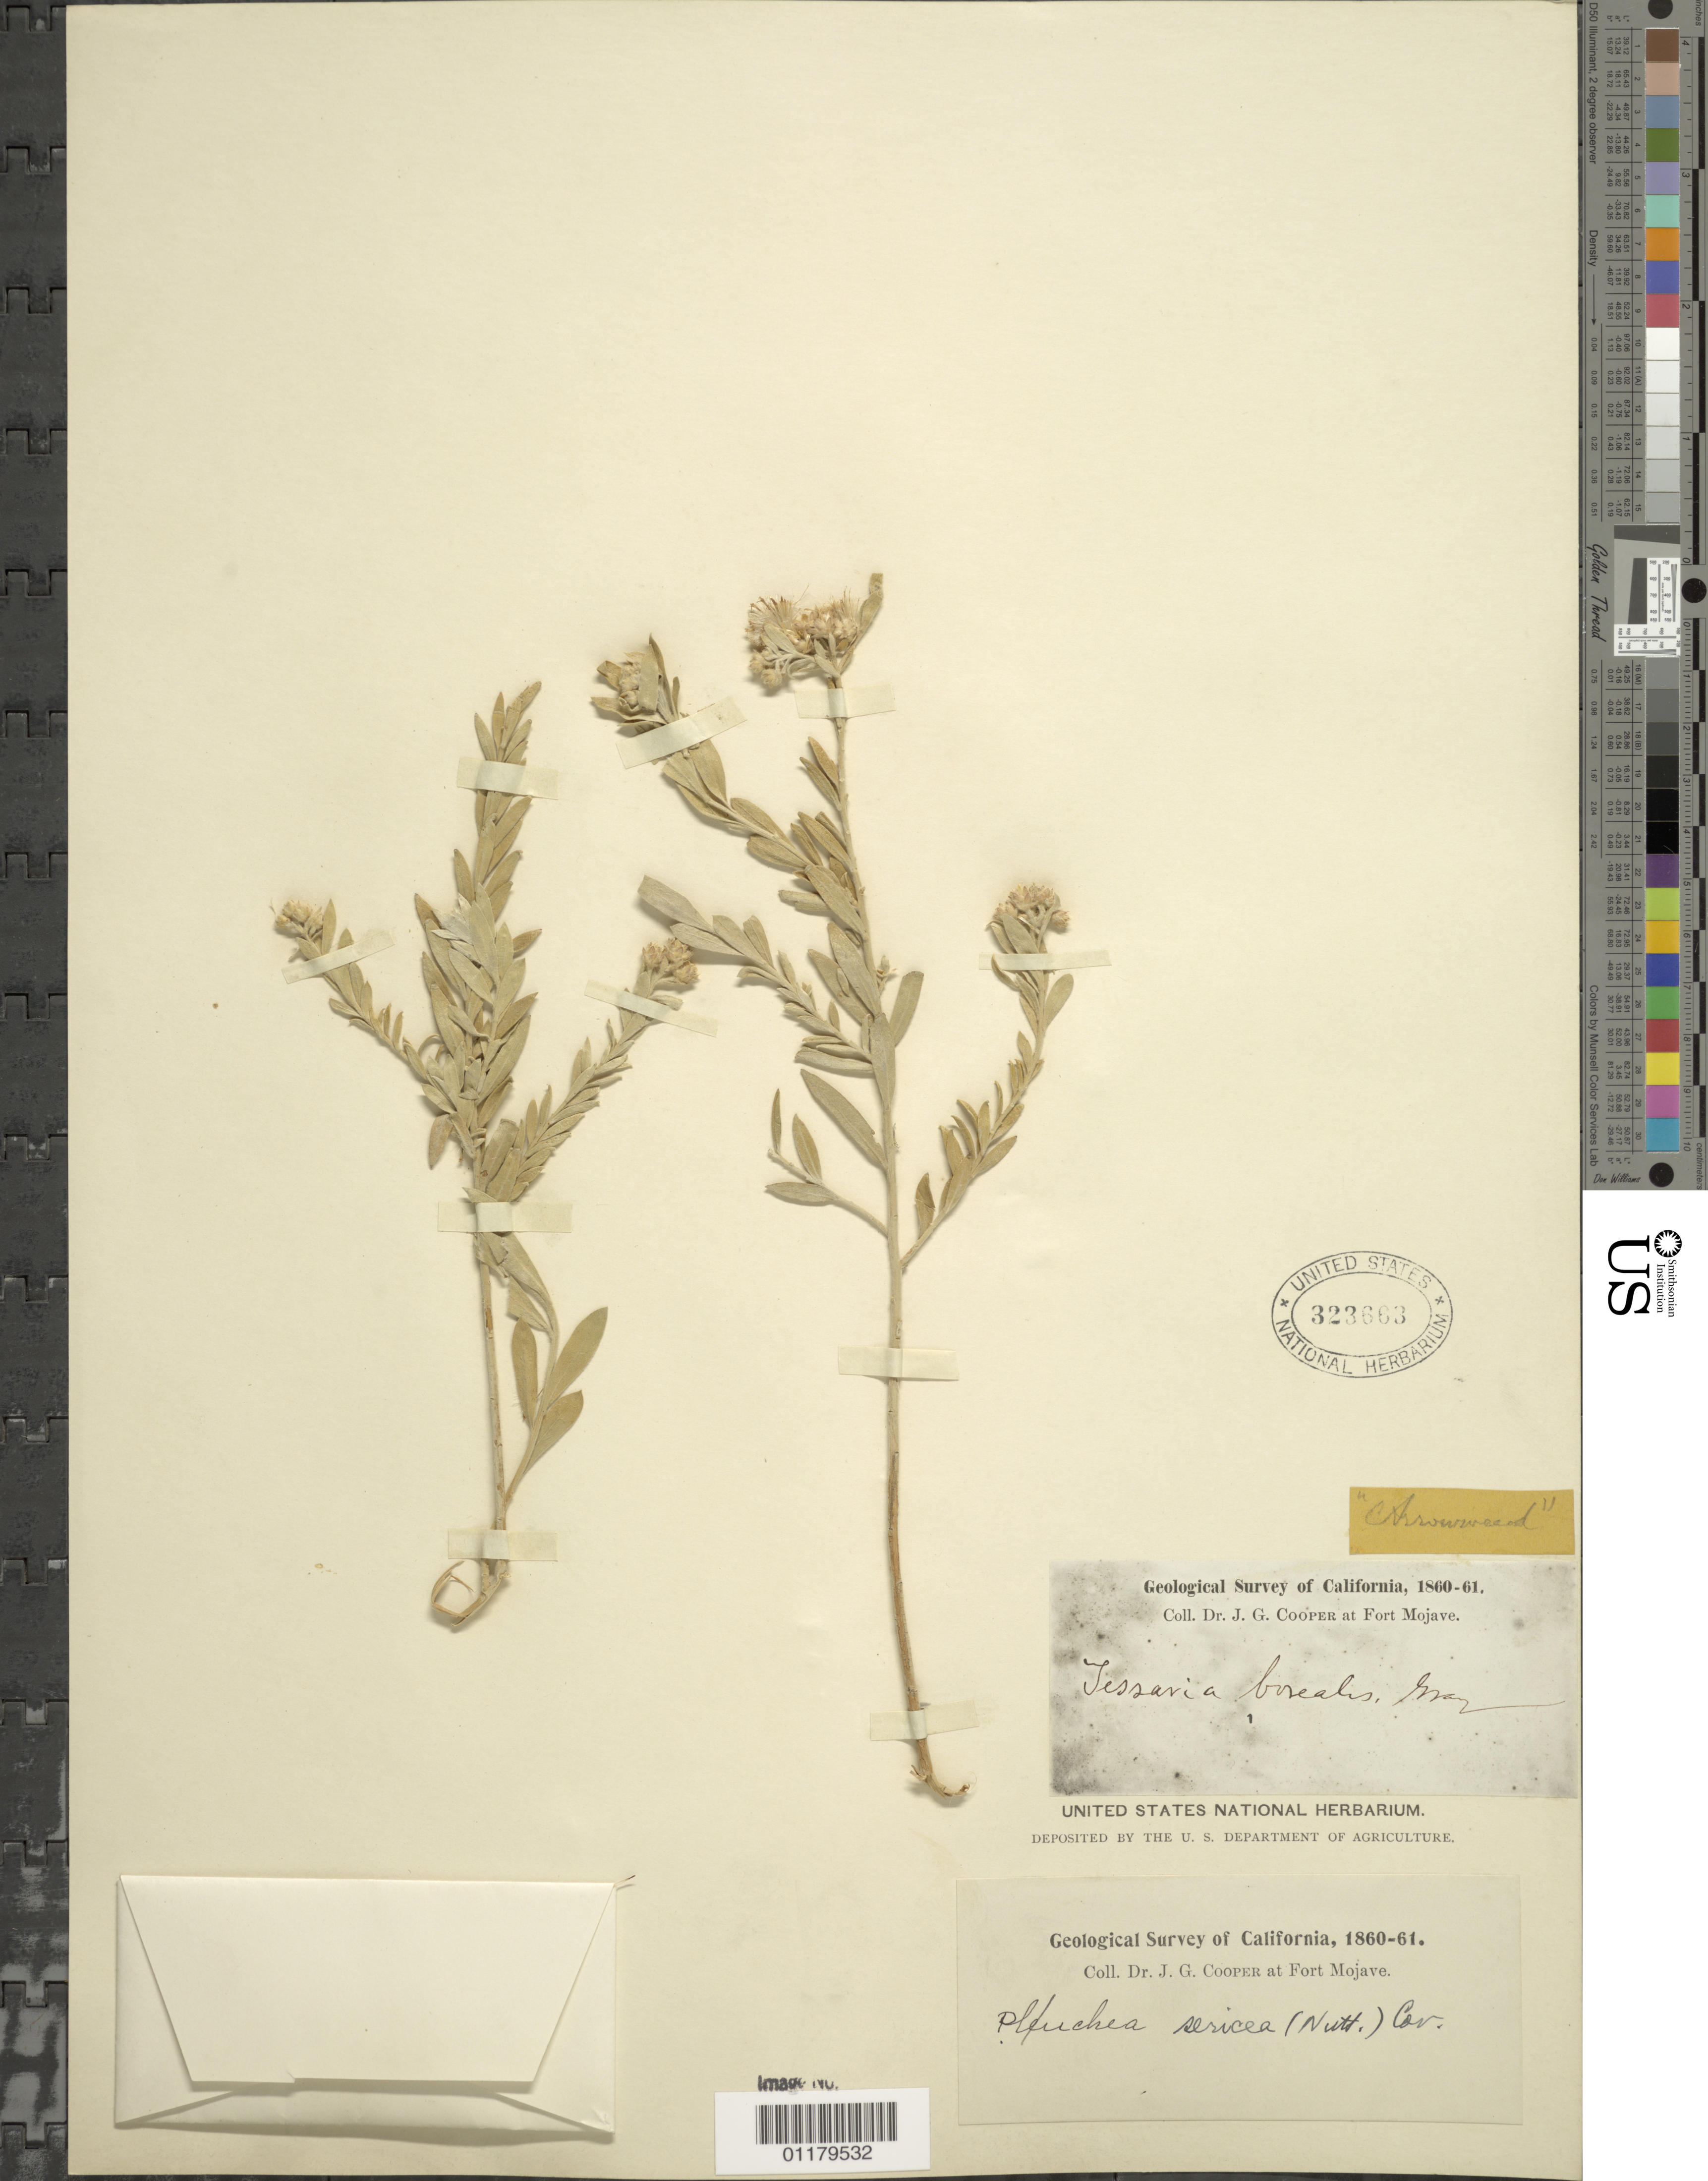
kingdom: Plantae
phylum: Tracheophyta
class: Magnoliopsida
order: Asterales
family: Asteraceae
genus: Pluchea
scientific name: Pluchea sericea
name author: (Nutt.) Coville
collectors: J. G. Cooper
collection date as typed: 1860 to -- --- 1861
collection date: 1860/1861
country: United States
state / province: California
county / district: San Bernardino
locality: at Fort Mojave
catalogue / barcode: US 323663